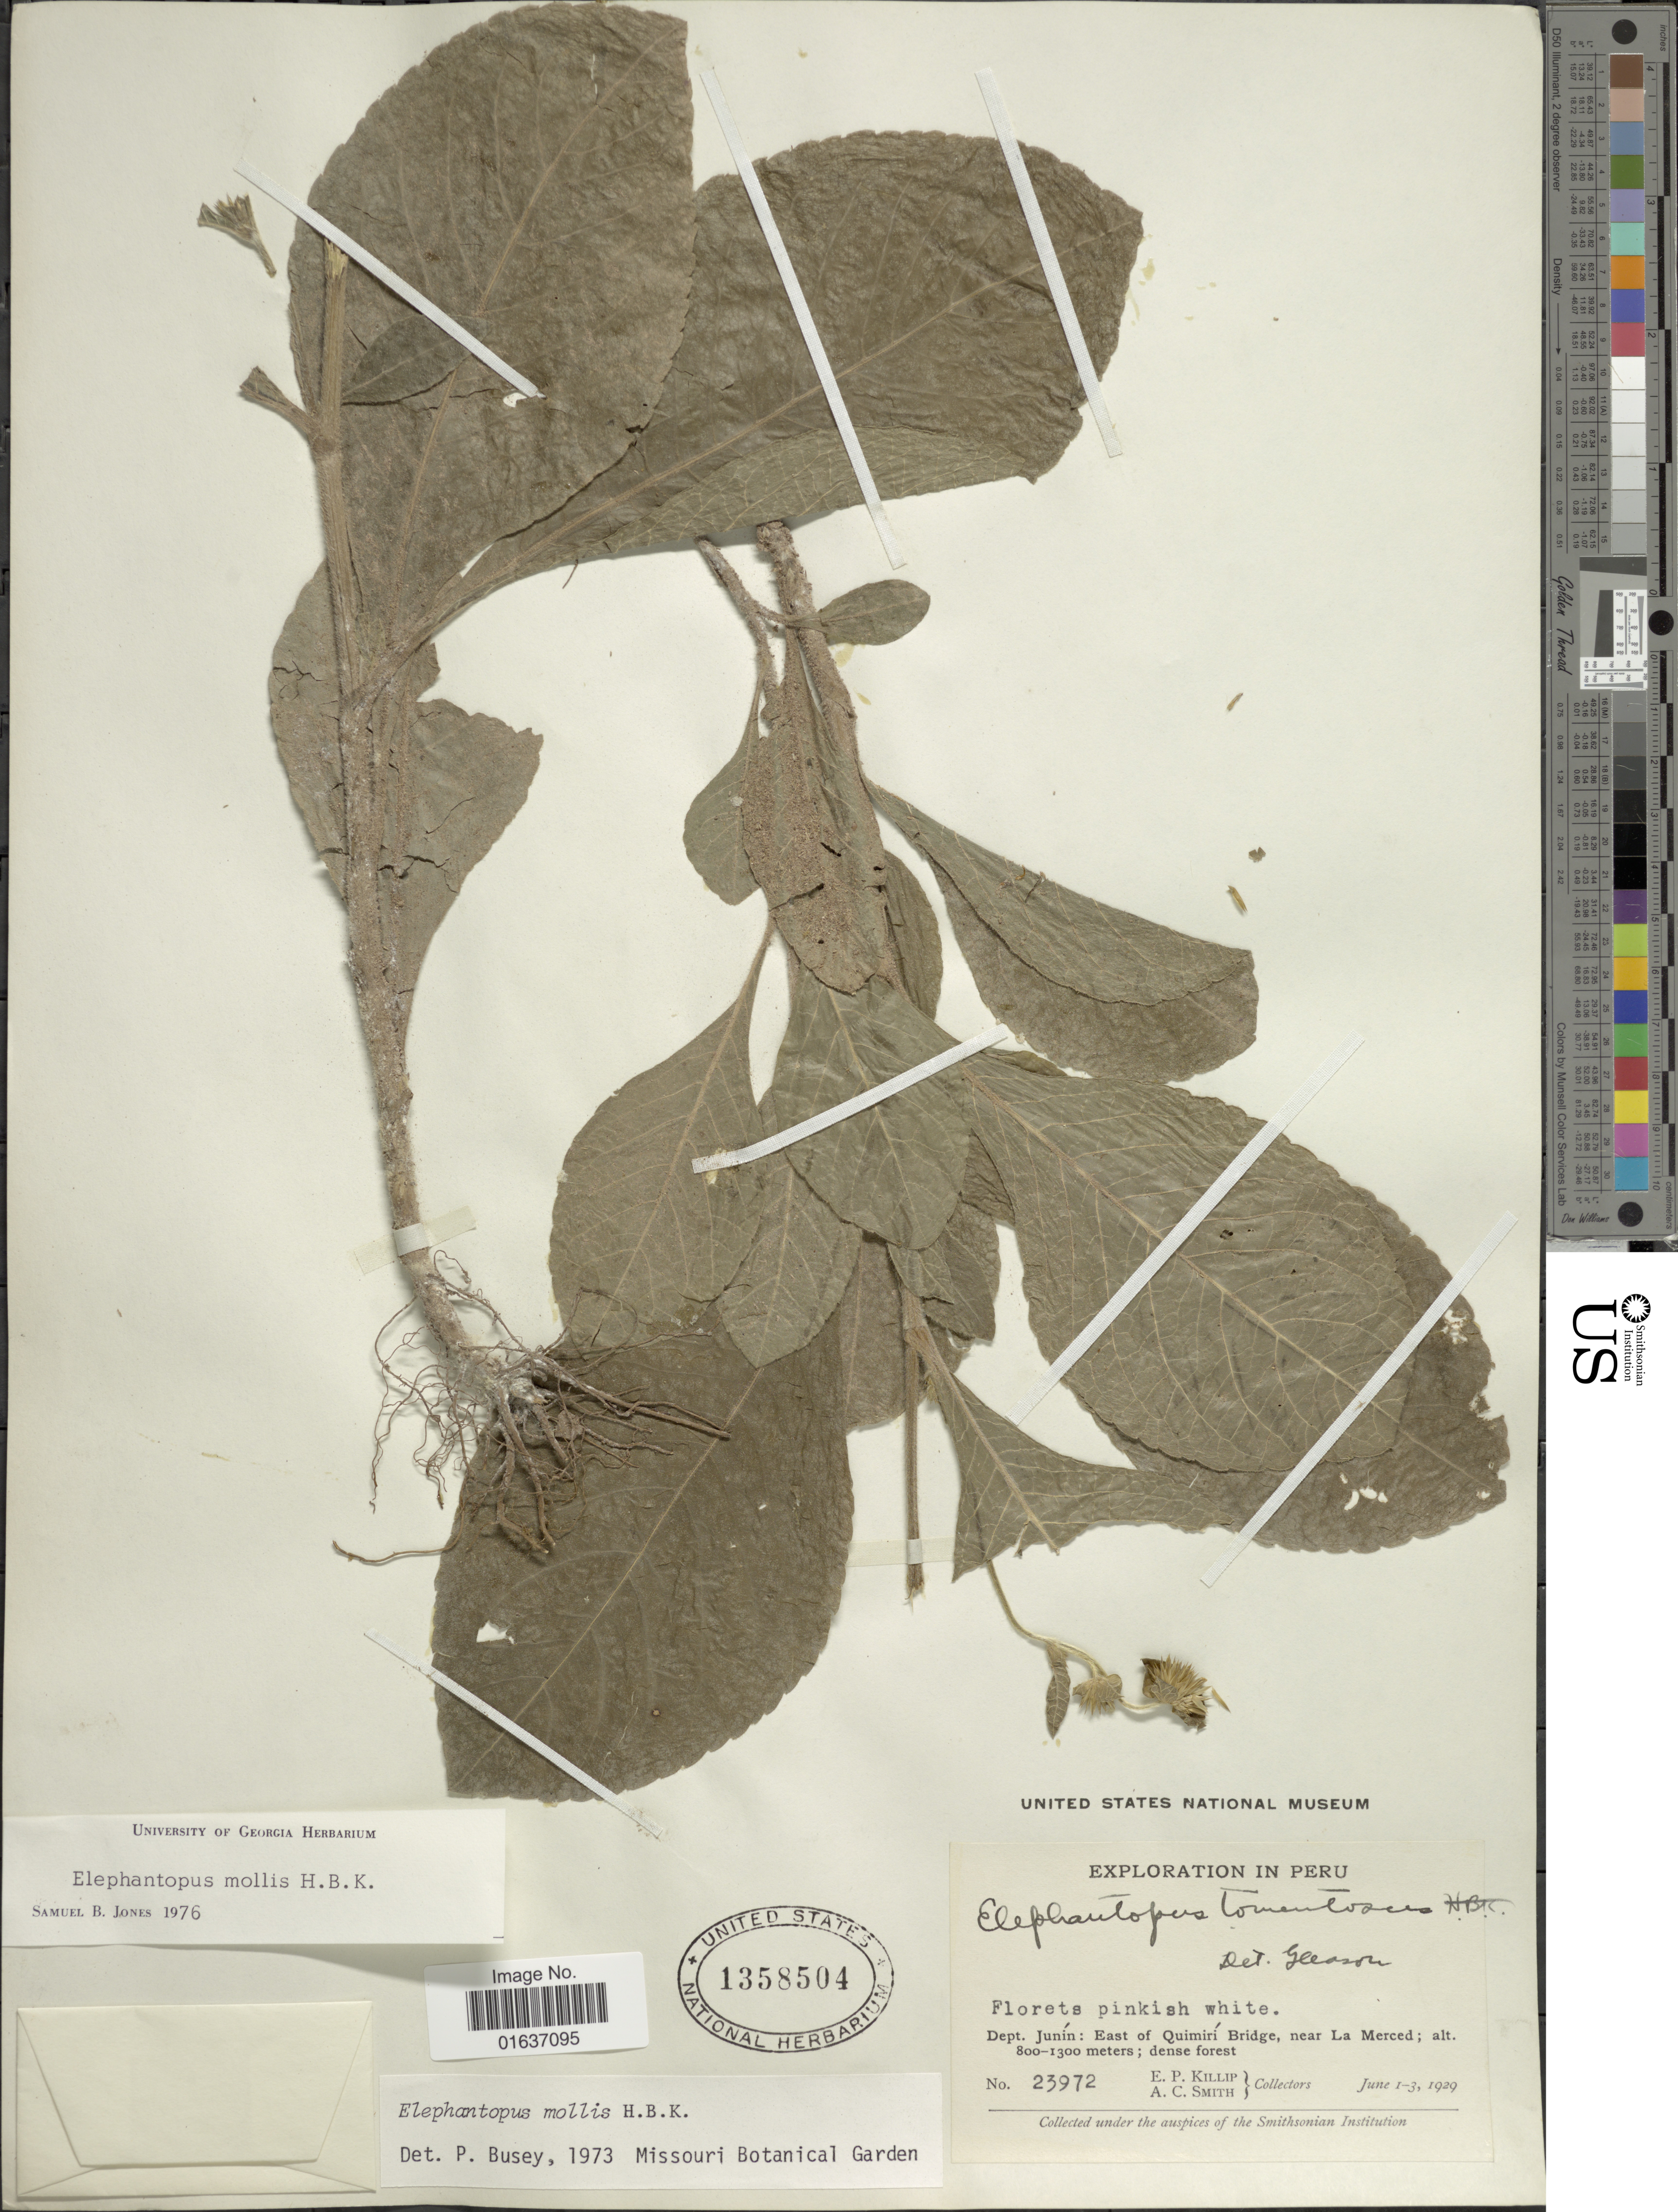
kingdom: Plantae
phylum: Tracheophyta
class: Magnoliopsida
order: Asterales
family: Asteraceae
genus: Elephantopus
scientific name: Elephantopus mollis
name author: Kunth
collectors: E. P. Killip & A. C. Smith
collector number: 23972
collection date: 1929-06-01/1929-06-03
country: Peru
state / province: Junín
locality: East of Quimirí Bridge, near La Merced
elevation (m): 800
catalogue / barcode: US 1358504